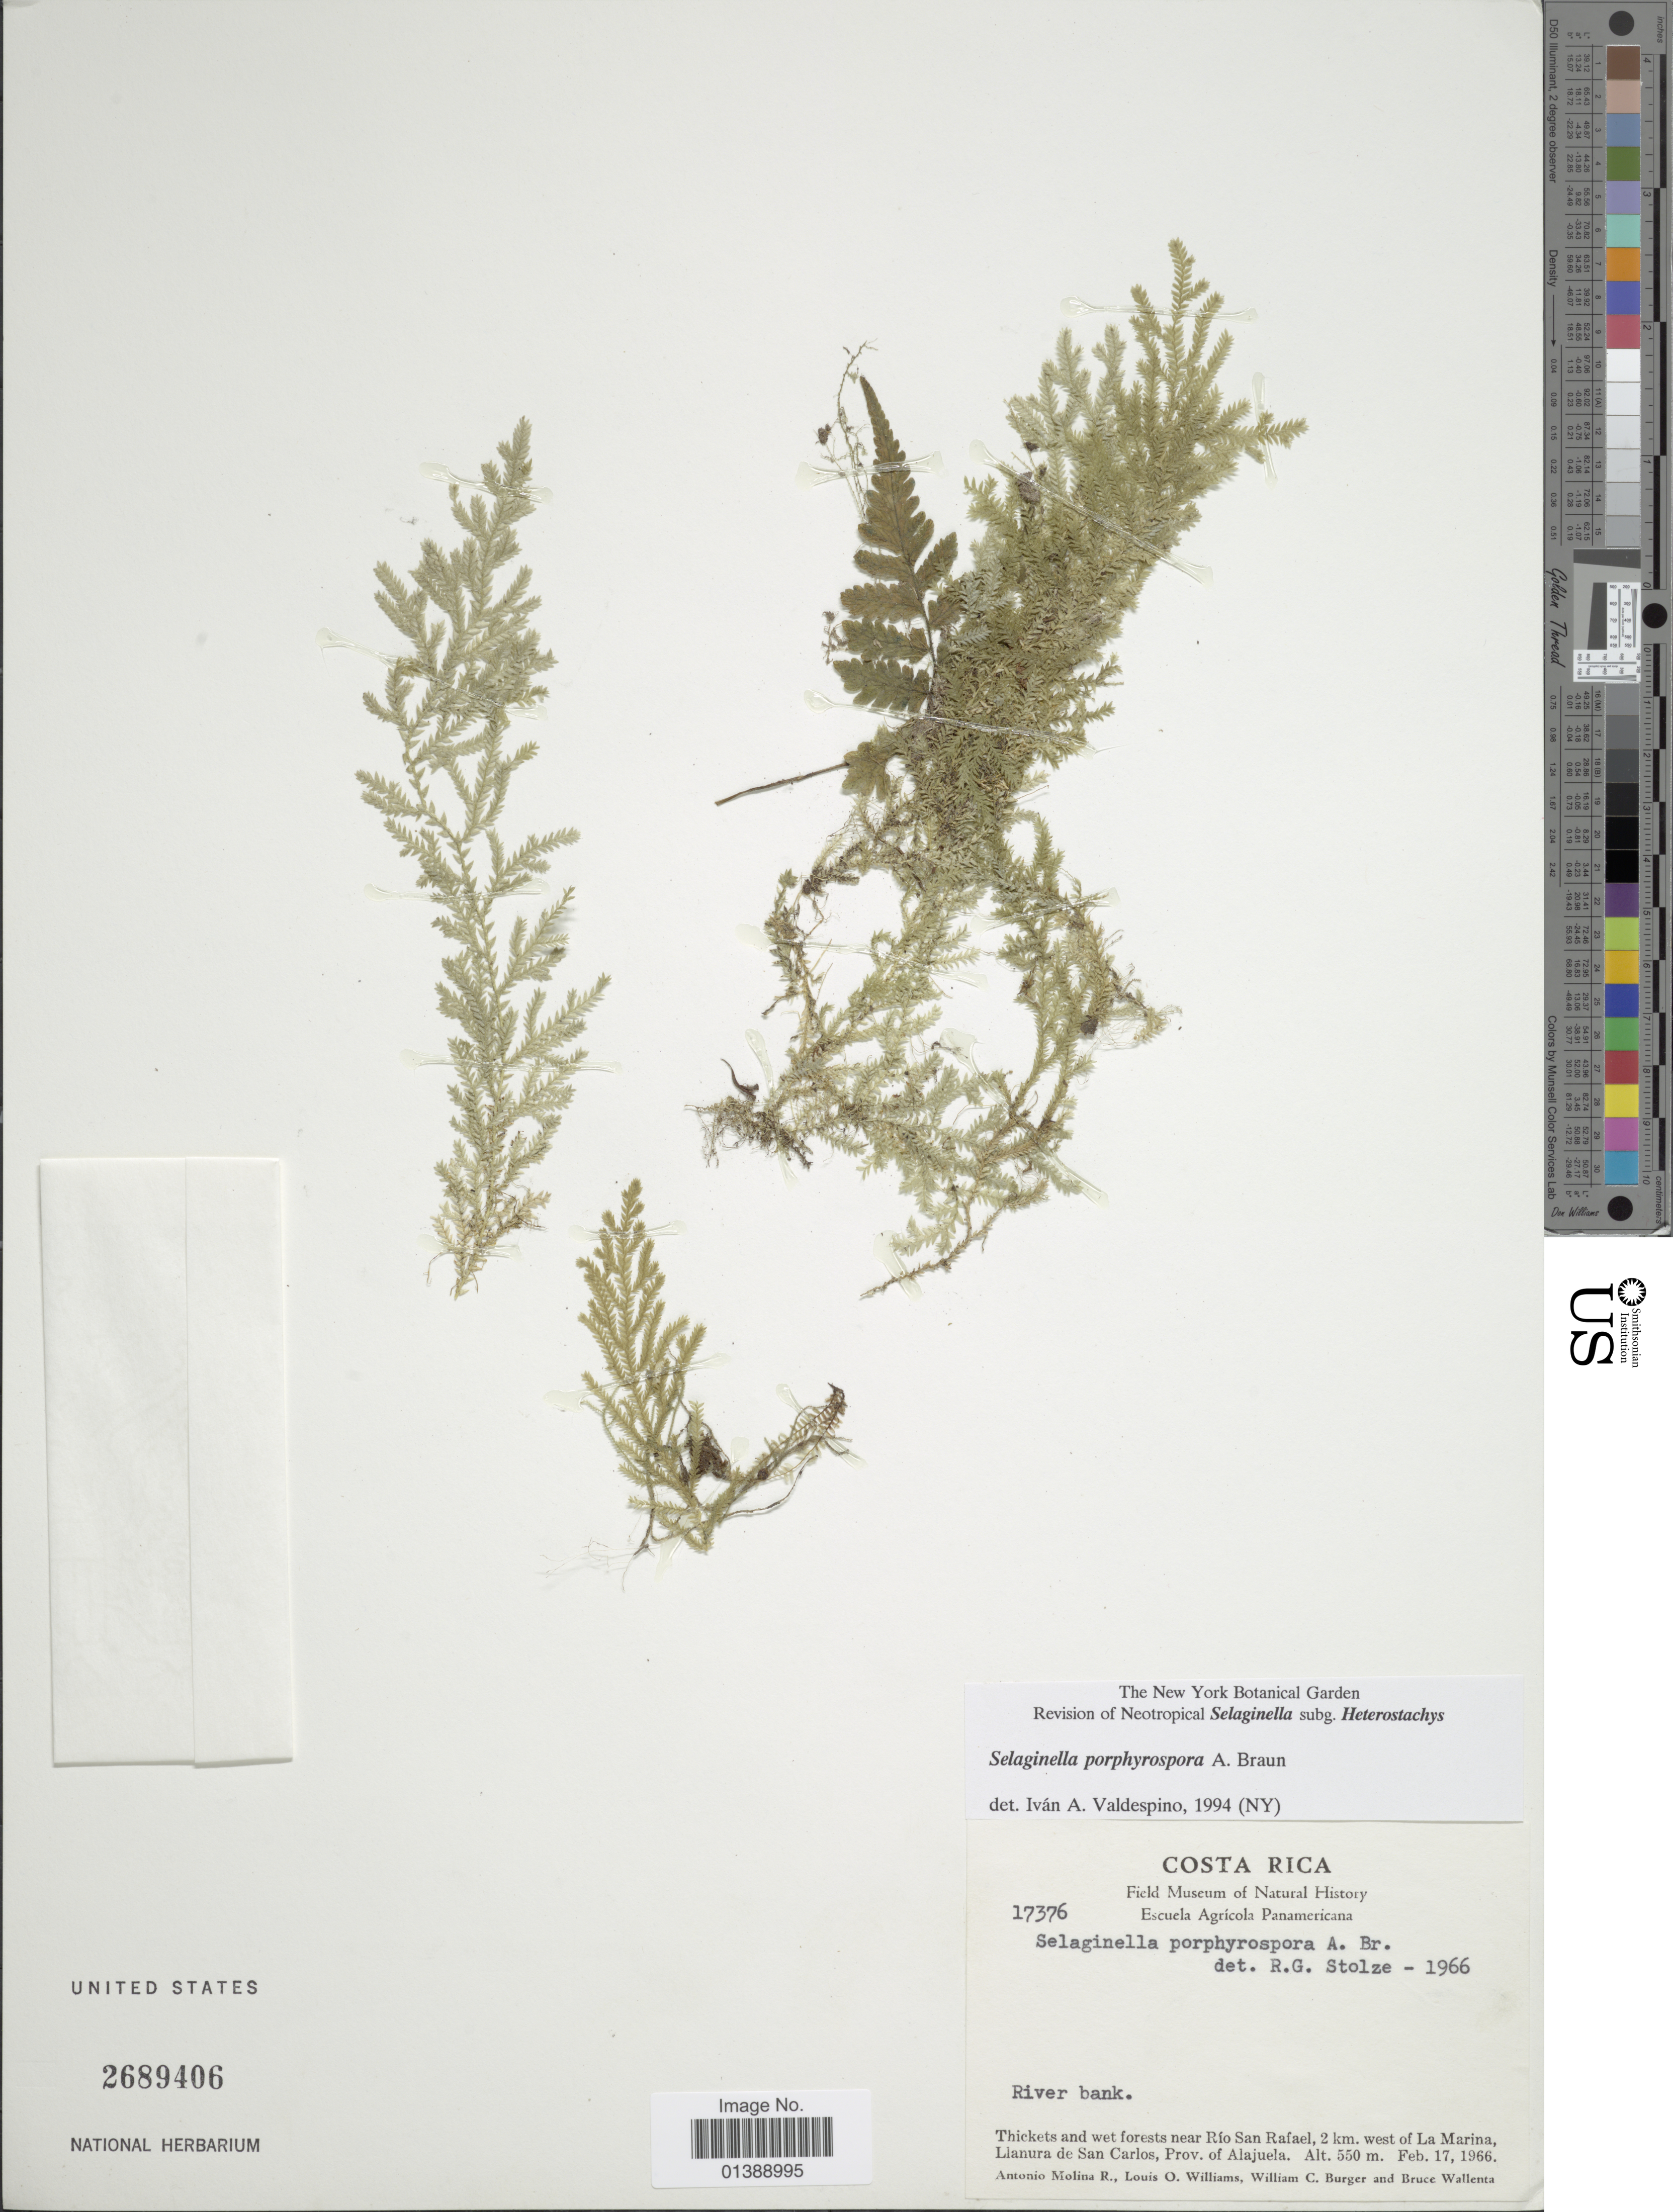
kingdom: Plantae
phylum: Tracheophyta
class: Lycopodiopsida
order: Selaginellales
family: Selaginellaceae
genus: Selaginella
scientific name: Selaginella porphyrospora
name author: A. Braun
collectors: A. Molina R., L. O. Williams, W. Burger & B. Wallenta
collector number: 17376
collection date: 1966-02-17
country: Costa Rica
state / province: Alajuela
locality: Thickets and wet forest near Río San rafael, 2 km west of La Marina, Llanura de San Carlos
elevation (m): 550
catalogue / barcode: US 2689406